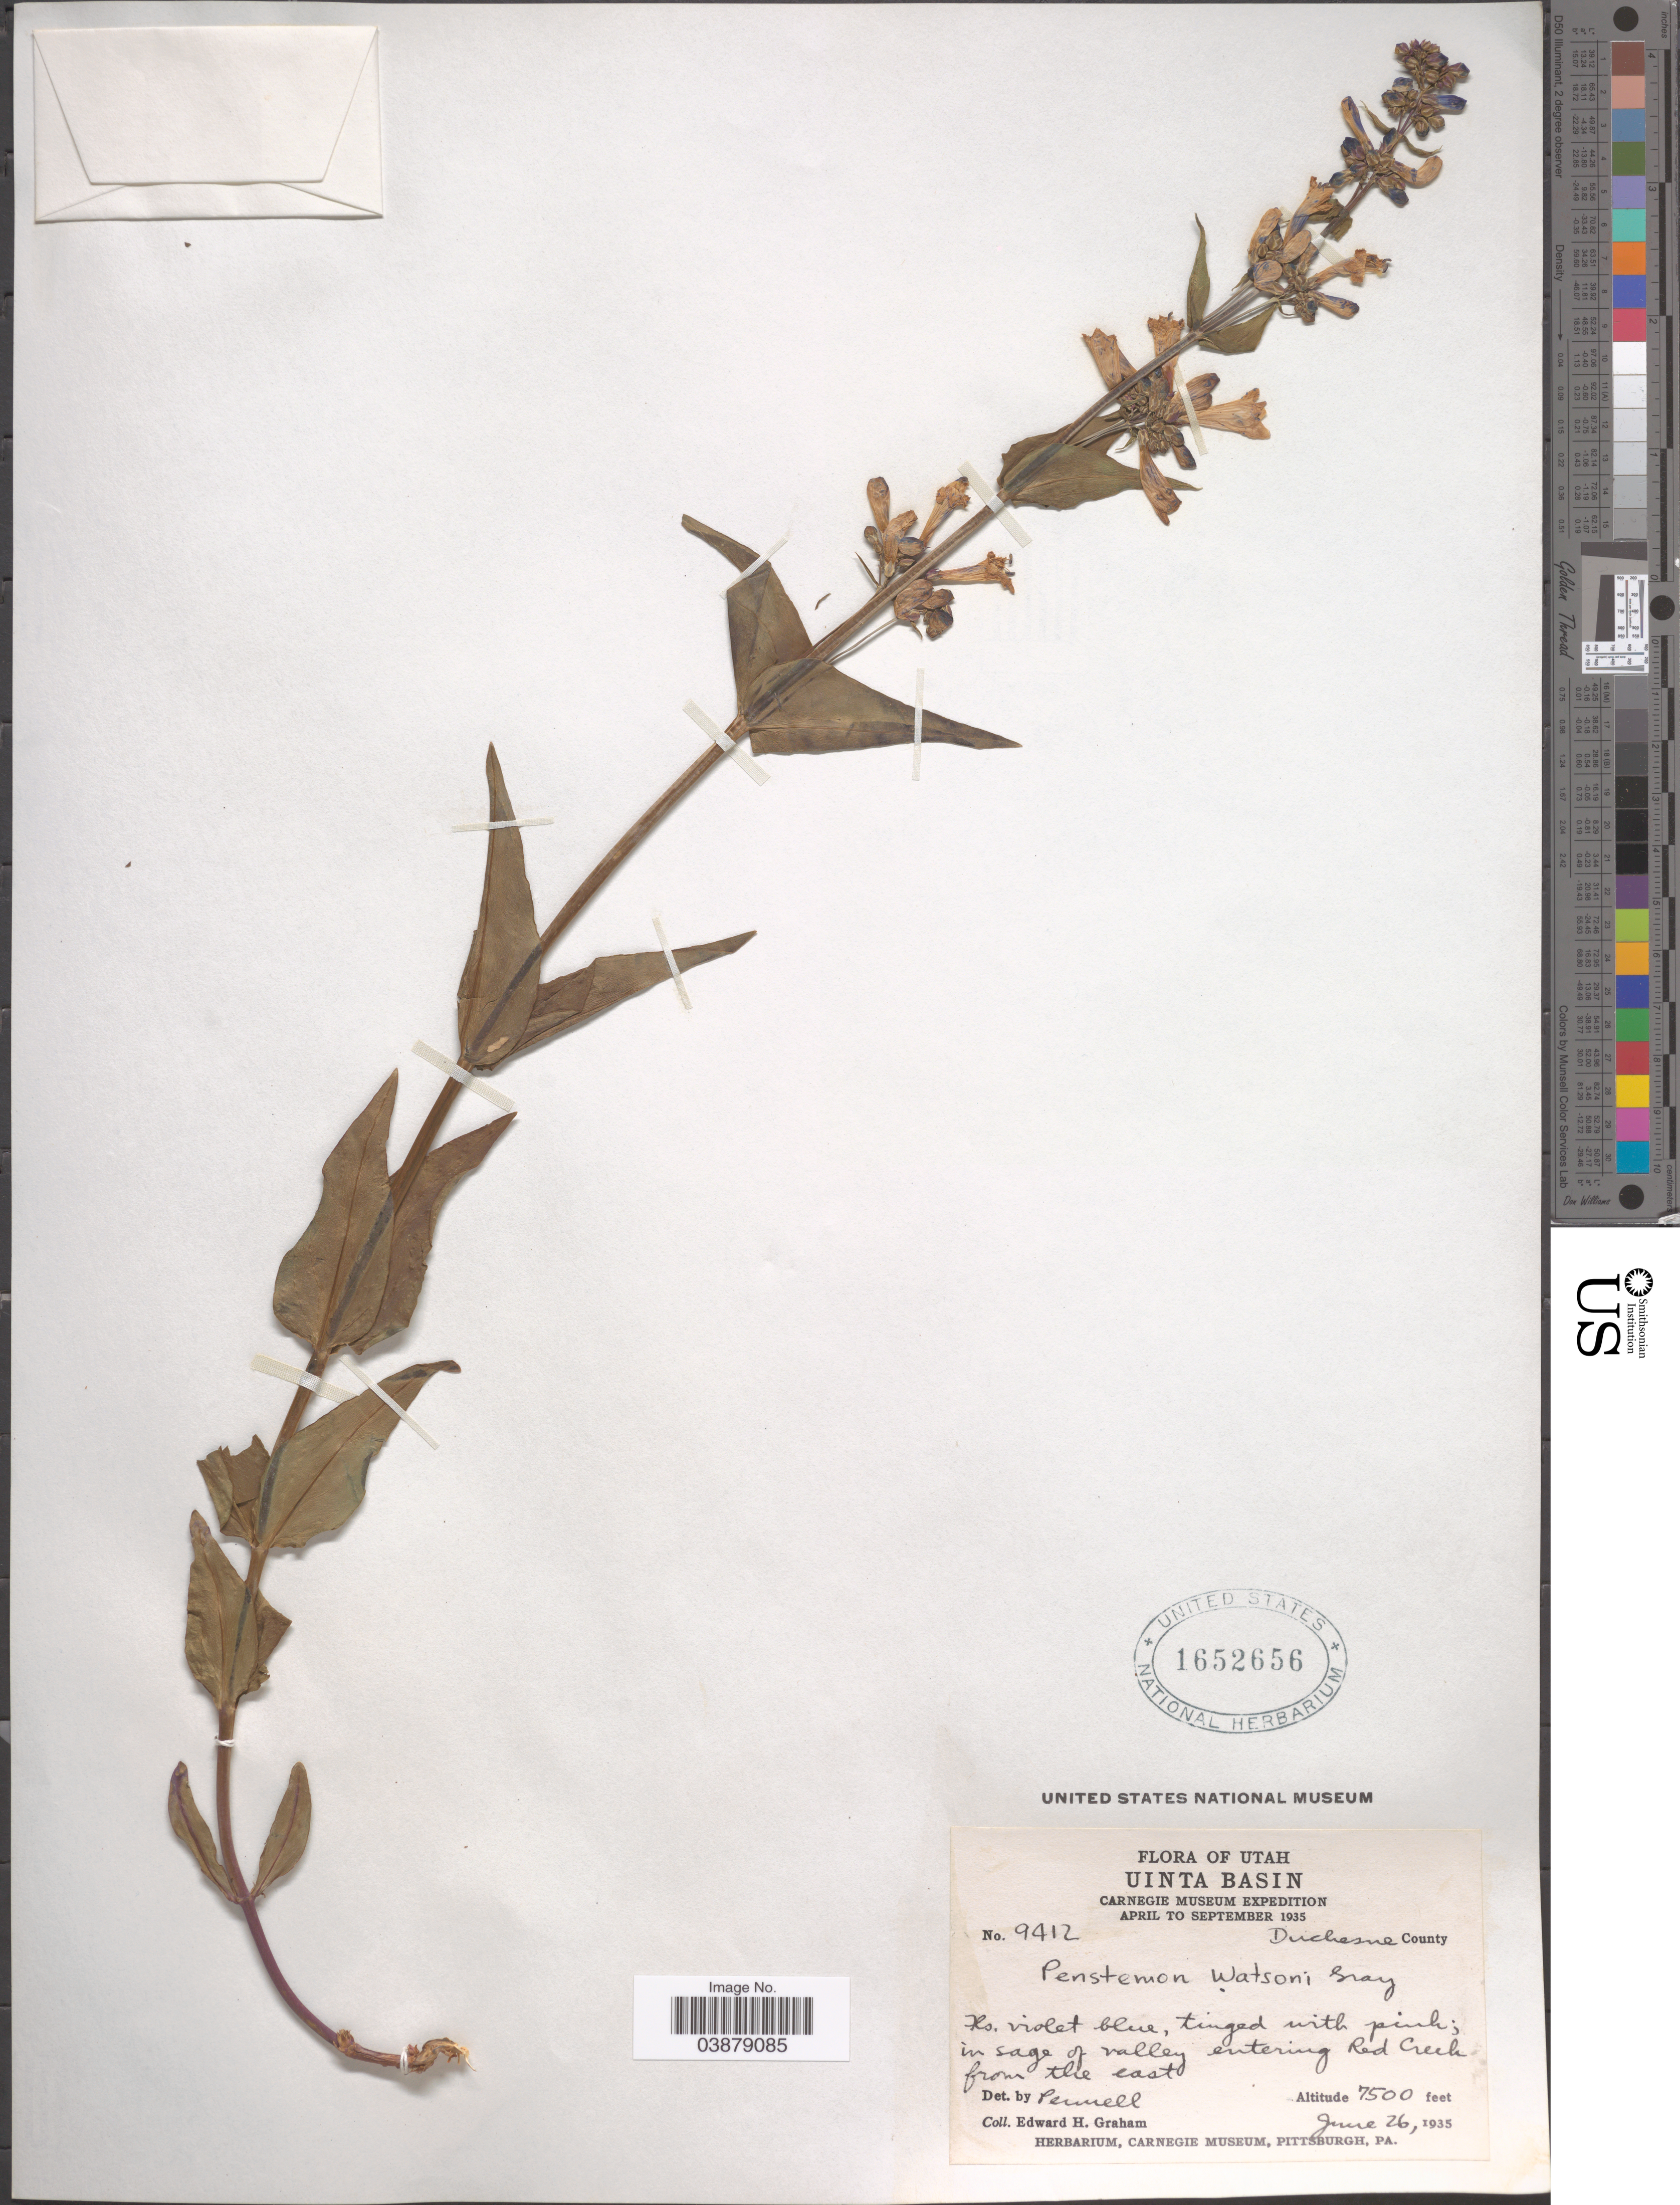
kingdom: Plantae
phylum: Tracheophyta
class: Magnoliopsida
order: Lamiales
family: Plantaginaceae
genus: Penstemon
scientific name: Penstemon watsonii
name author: A. Gray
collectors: E. H. Graham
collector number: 9412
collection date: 1935-06-26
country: United States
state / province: Utah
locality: Uinta Basin. Duchesne County. In sage of valley entering Red Creek from the east.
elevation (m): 2286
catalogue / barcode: US 1652656